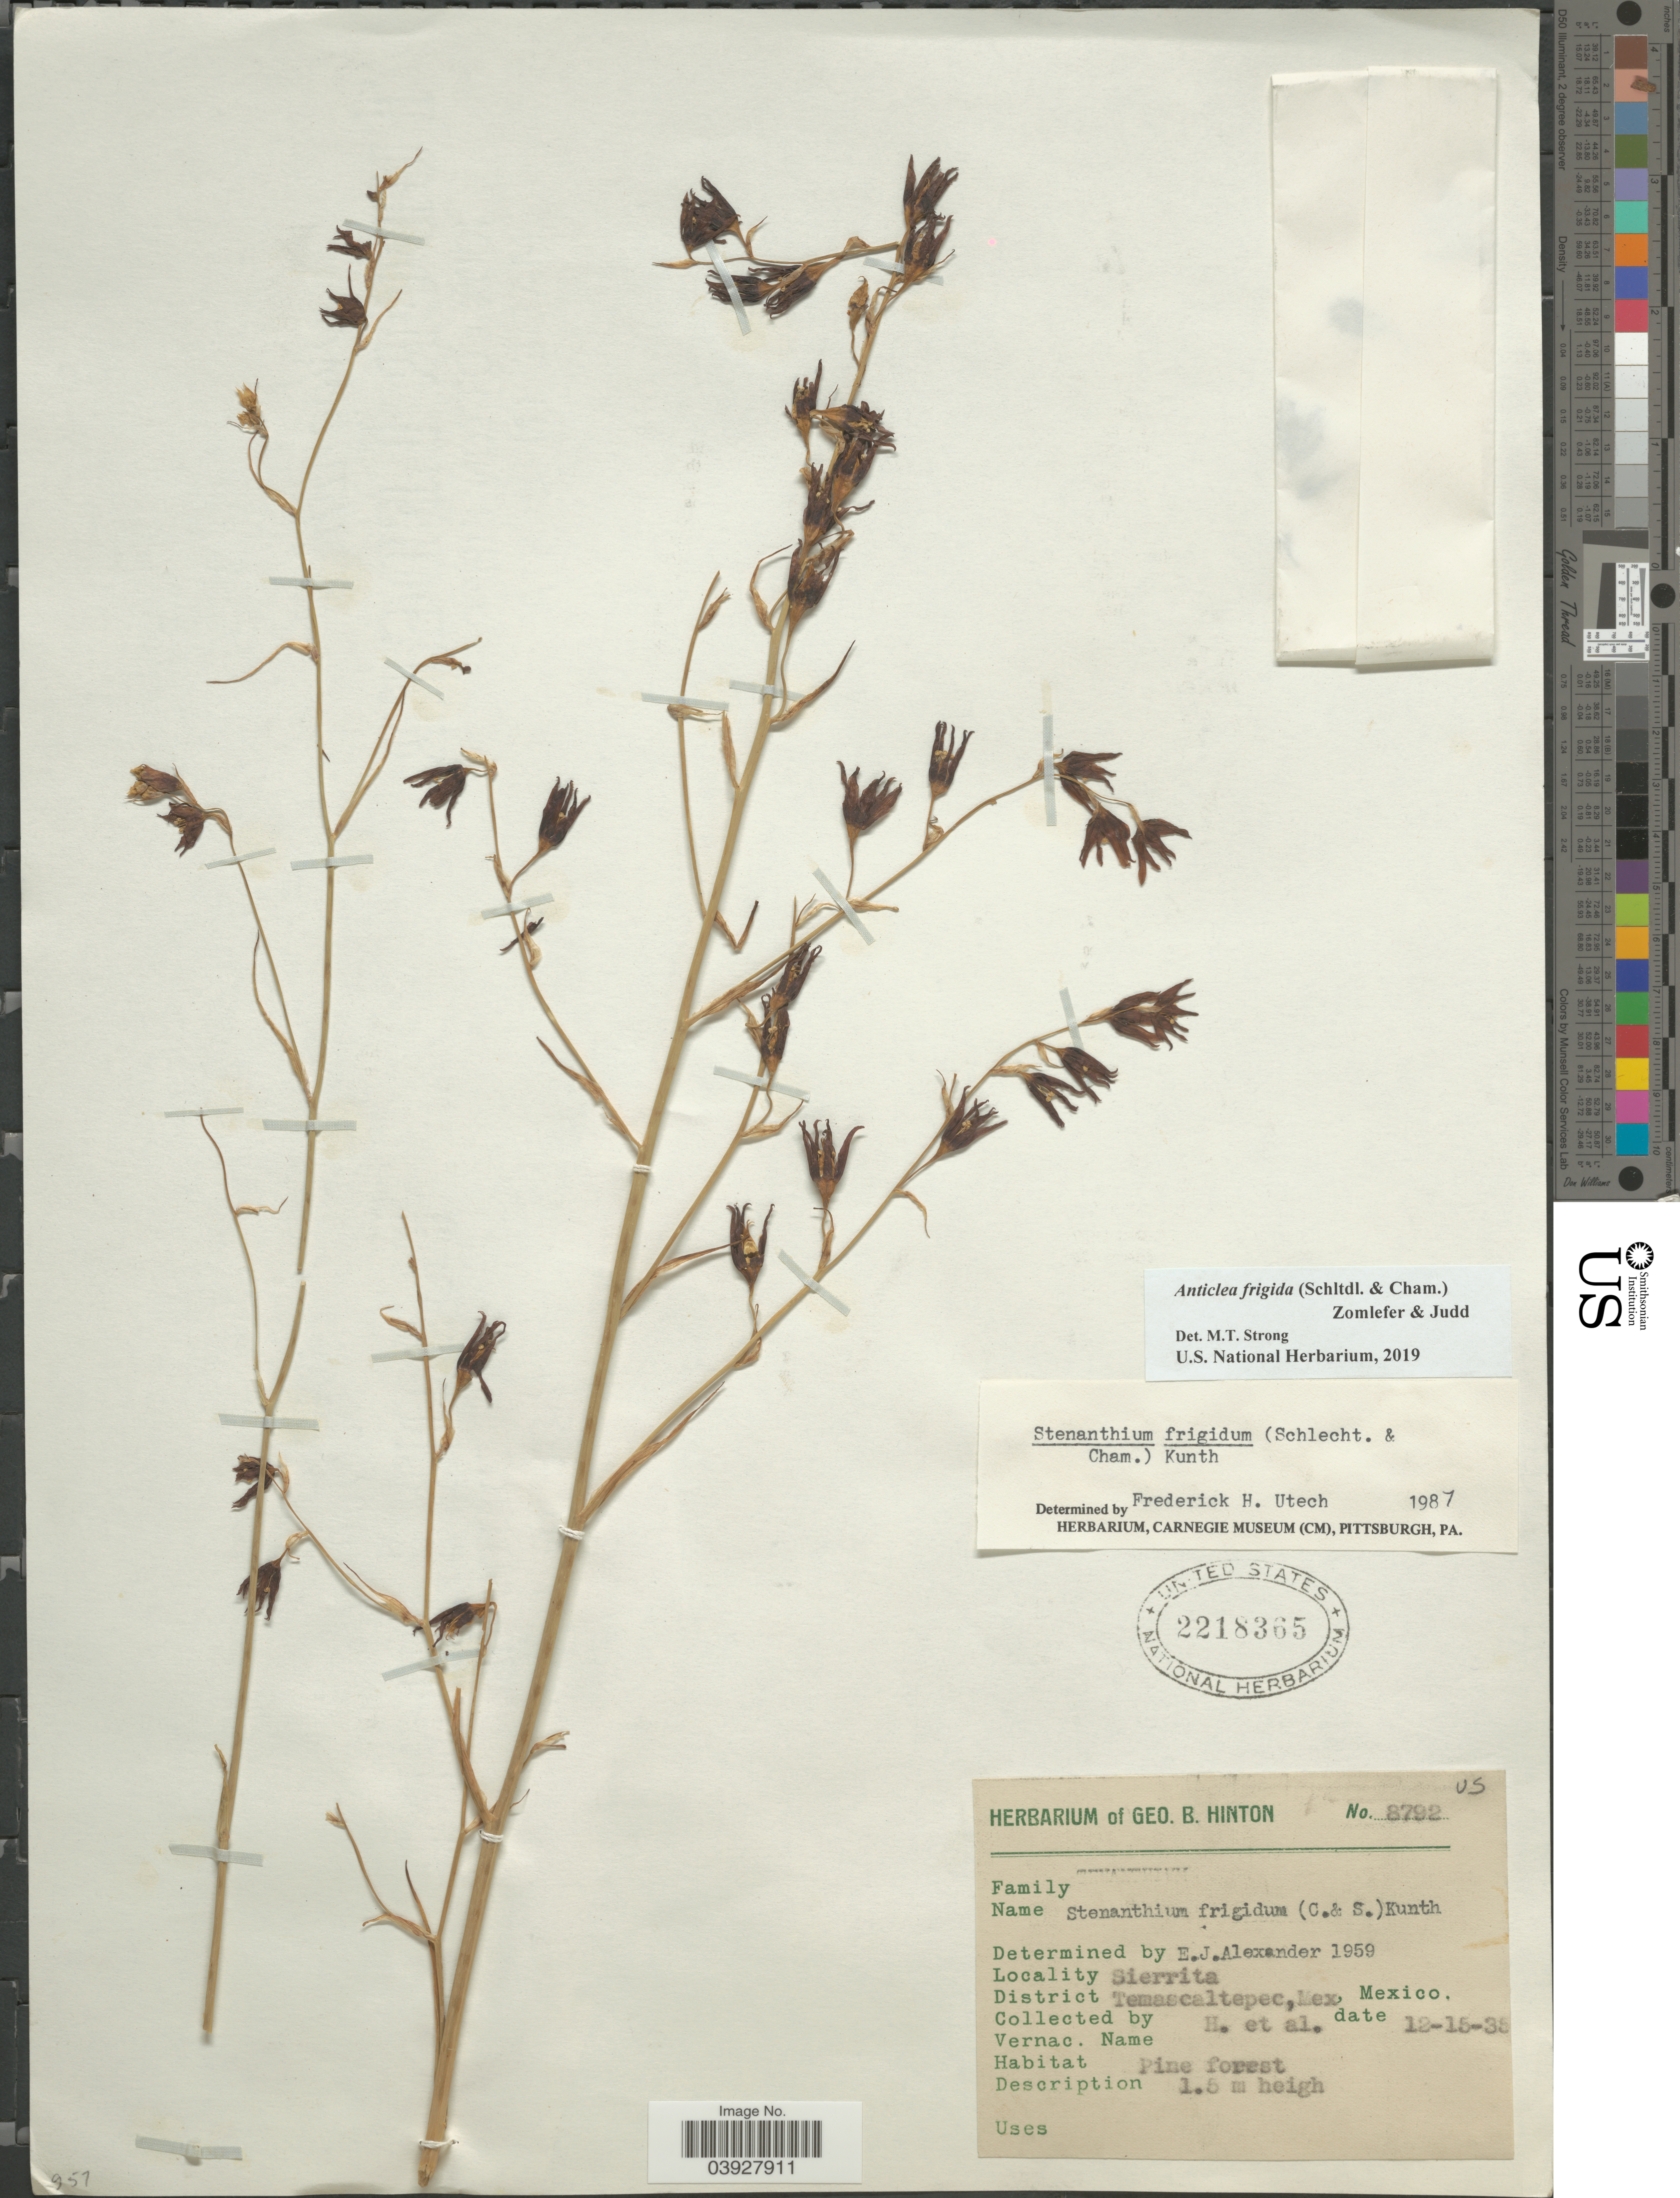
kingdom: Plantae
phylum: Tracheophyta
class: Liliopsida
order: Liliales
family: Melanthiaceae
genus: Anticlea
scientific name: Anticlea frigida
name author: (Schltdl. & Cham.) Zomlefer & Judd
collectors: G. B. Hinton & et al.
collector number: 8792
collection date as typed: Transcribed d/m/y: 15/12/35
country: Mexico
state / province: México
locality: Sierrita. District Temascaltepec.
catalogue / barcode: US 2218365